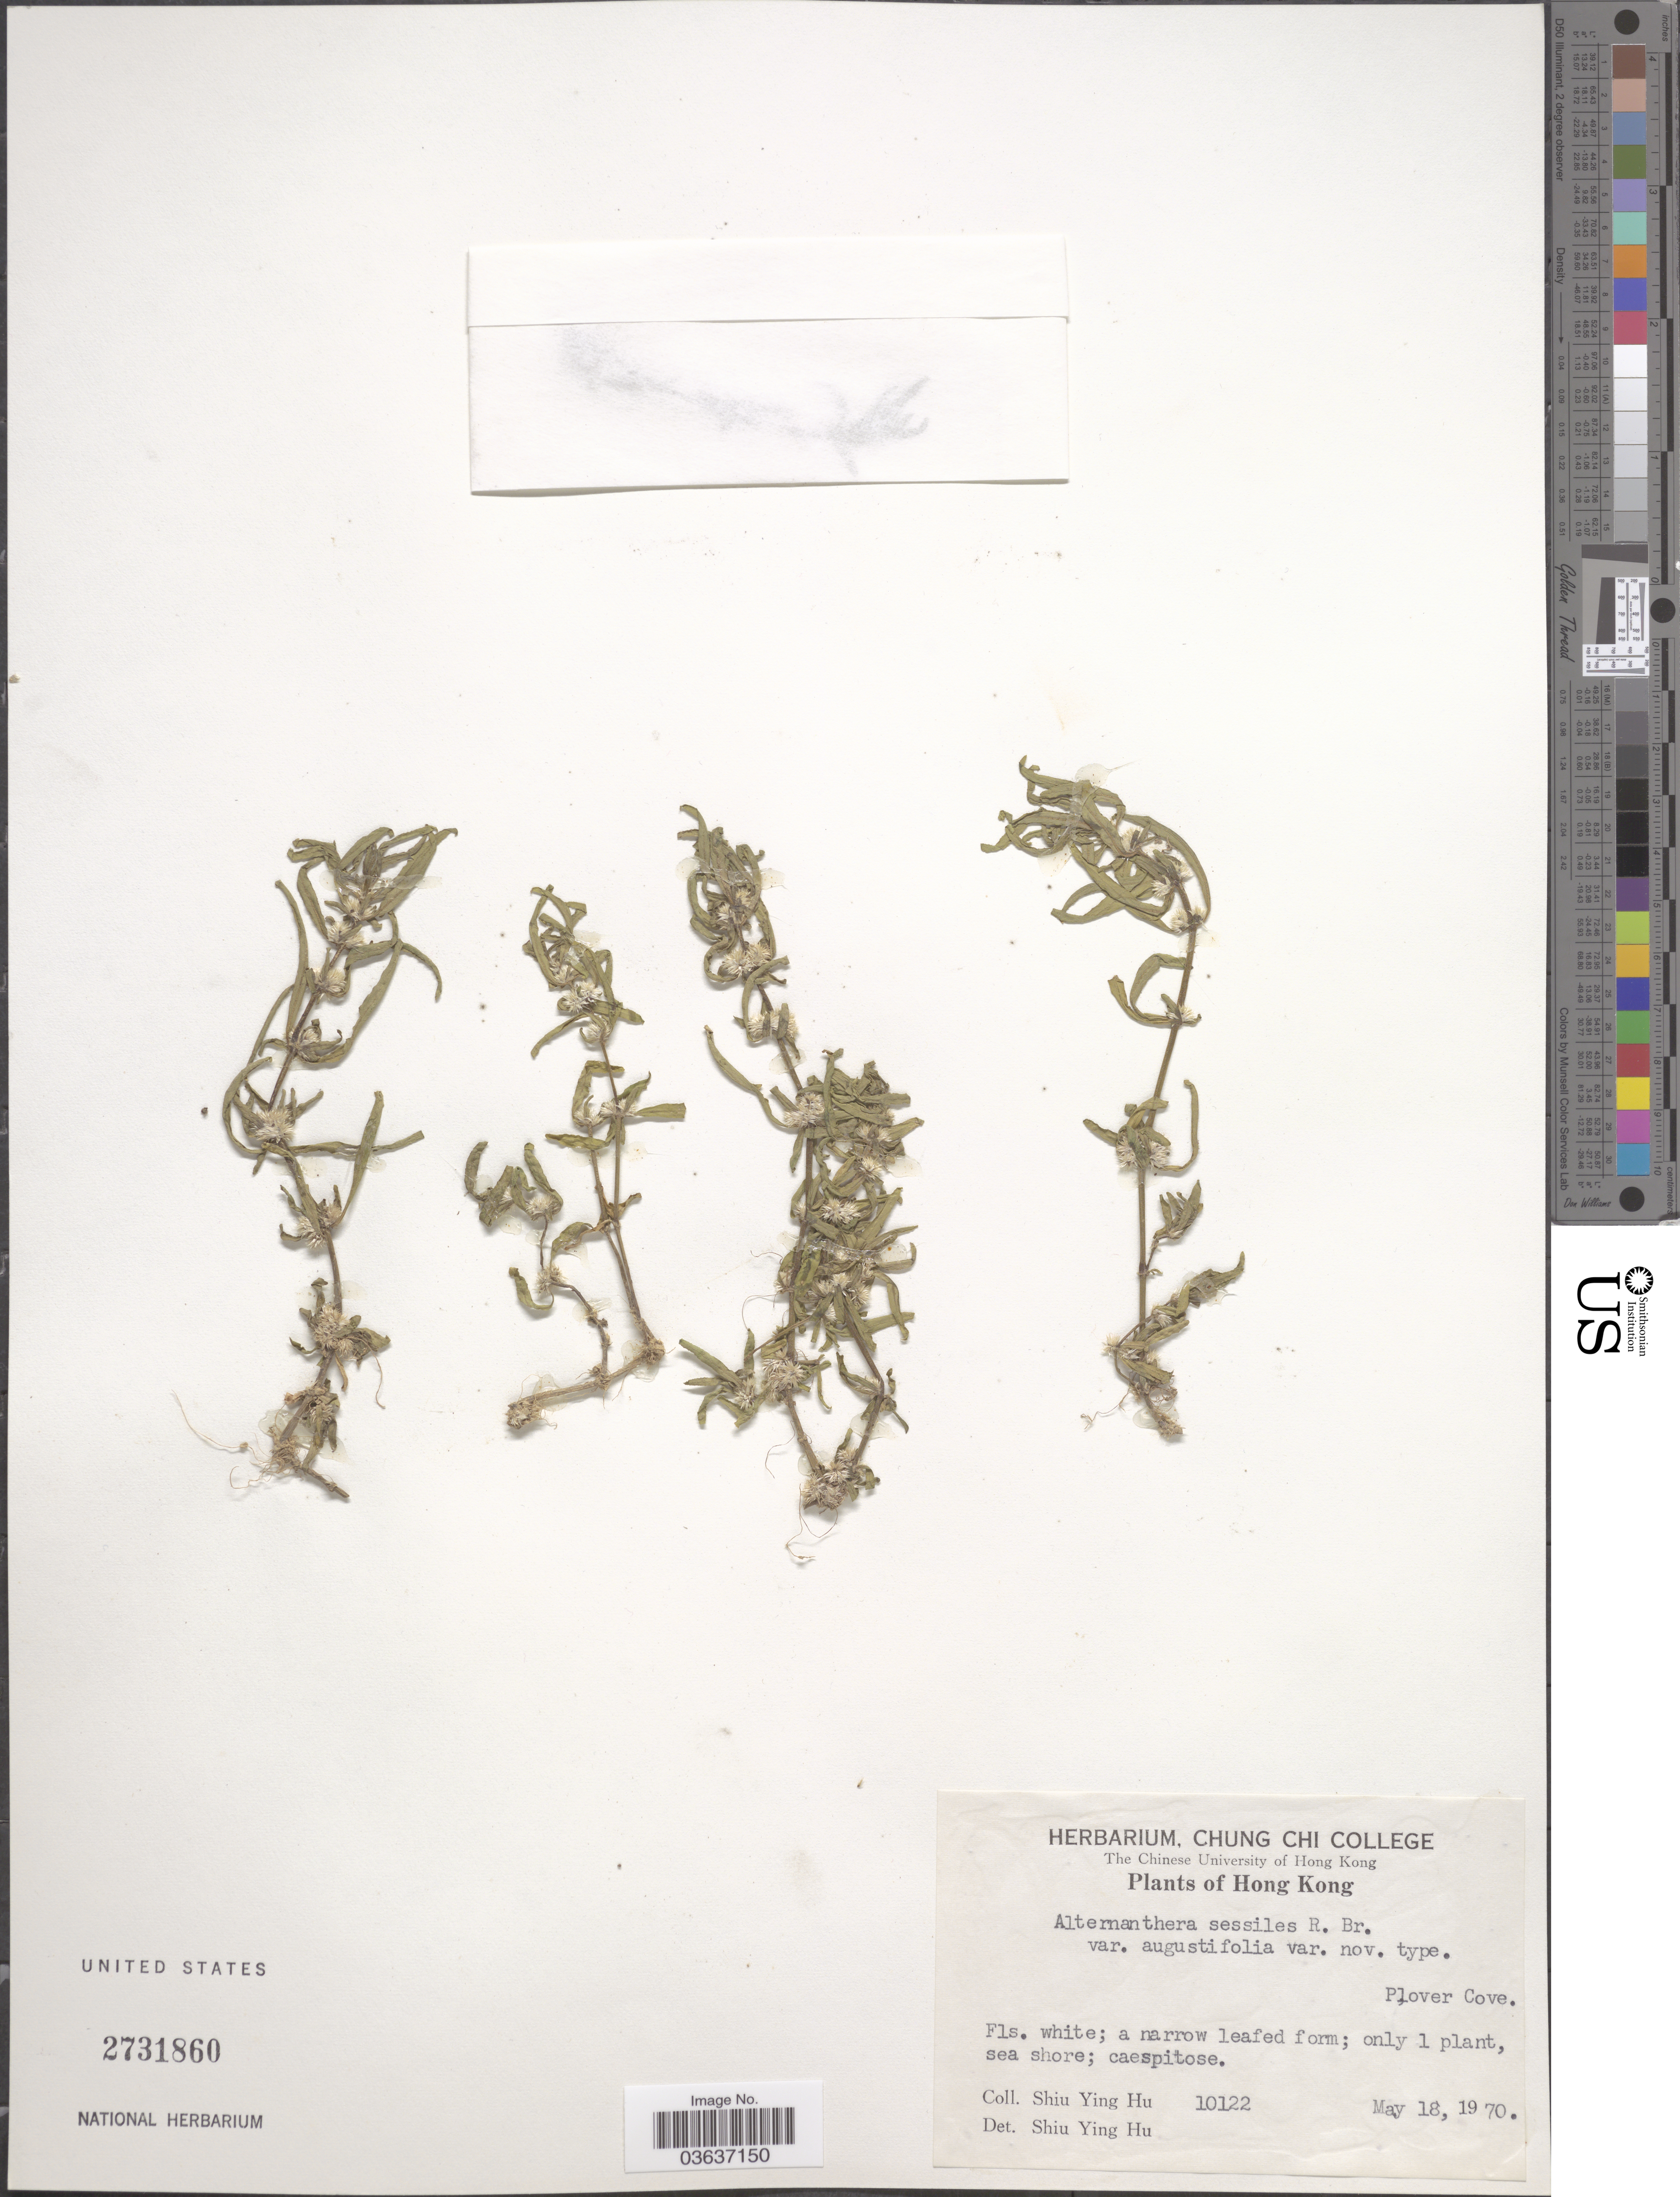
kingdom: Plantae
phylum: Tracheophyta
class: Magnoliopsida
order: Caryophyllales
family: Amaranthaceae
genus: Alternanthera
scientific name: Alternanthera sessilis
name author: (L.) DC.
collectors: S. Y. Hu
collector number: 10122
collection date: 1970-05-18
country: China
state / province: Hong Kong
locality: Plover Cove.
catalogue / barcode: US 2731860